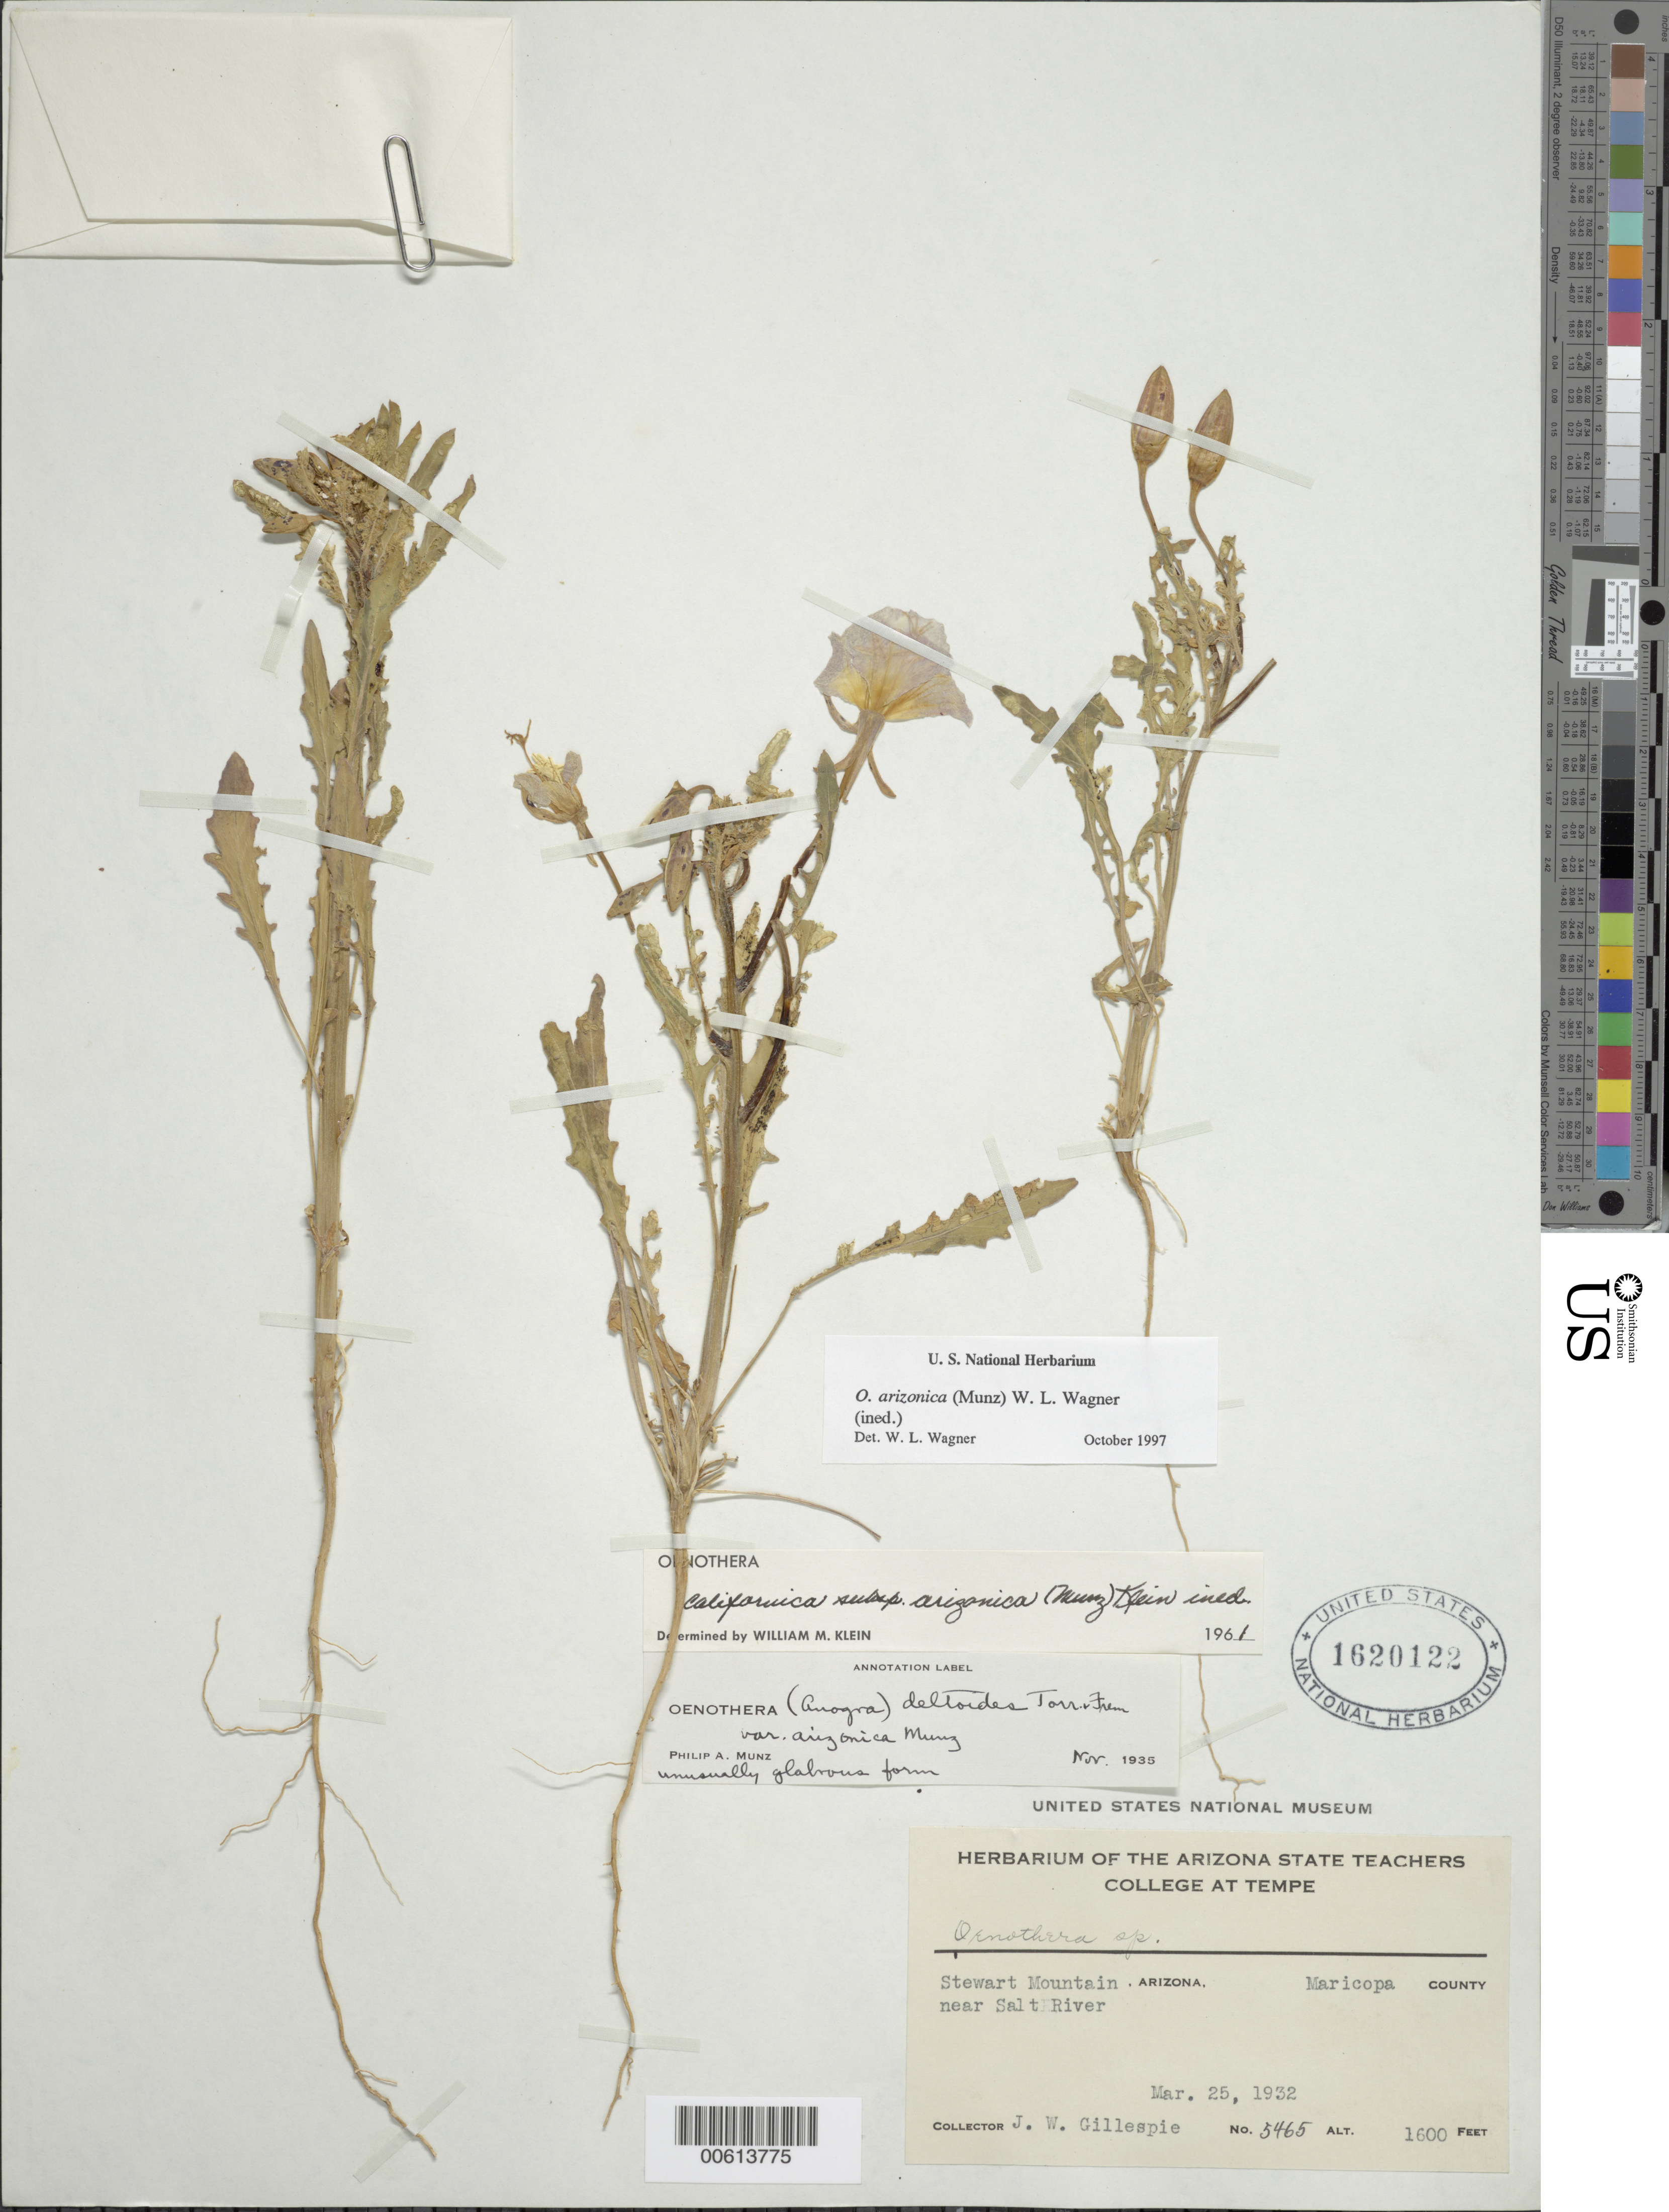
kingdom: Plantae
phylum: Tracheophyta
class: Magnoliopsida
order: Myrtales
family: Onagraceae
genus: Oenothera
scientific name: Oenothera arizonica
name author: (Munz) W.L. Wagner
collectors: J. W. Gillespie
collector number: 5465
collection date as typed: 25 Mar 1932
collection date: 1932-03-25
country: United States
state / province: Arizona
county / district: Maricopa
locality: Stewart Mountain near Salt river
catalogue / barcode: US 1620122